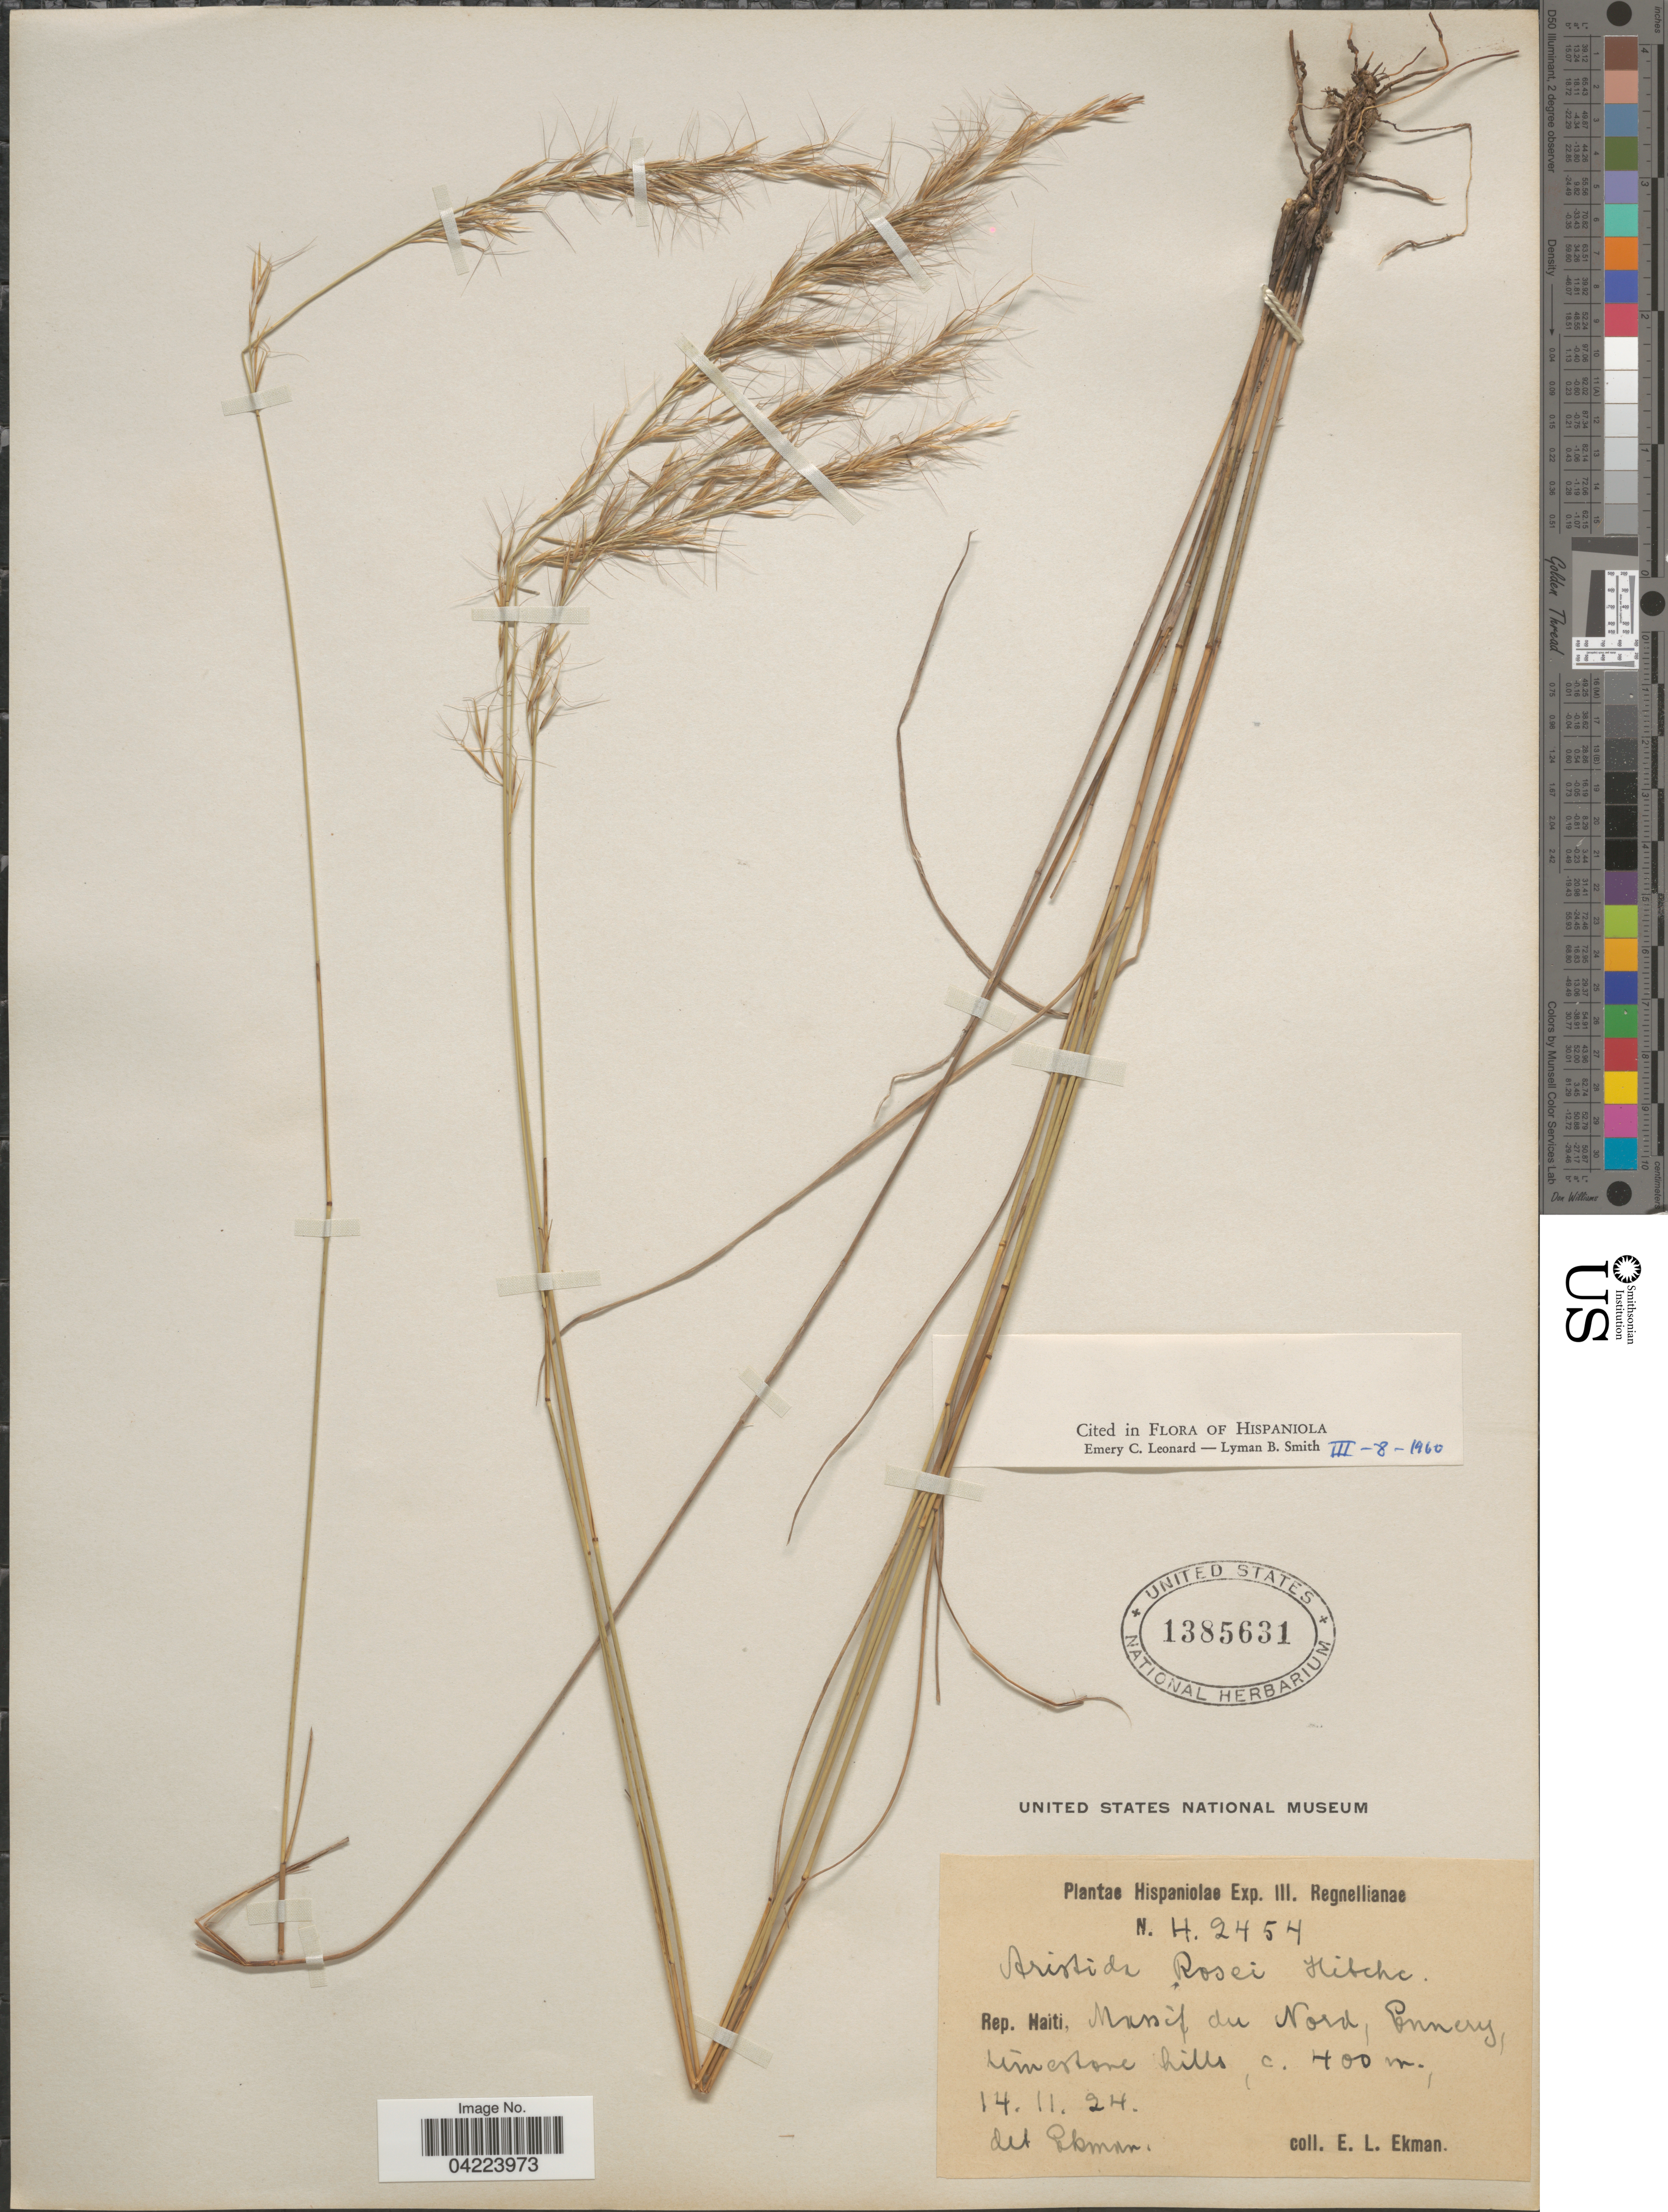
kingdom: Plantae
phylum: Tracheophyta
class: Liliopsida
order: Poales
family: Poaceae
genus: Aristida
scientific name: Aristida rosei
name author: Hitchc.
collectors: E. L. Ekman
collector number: H. 2454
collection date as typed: Transcribed d/m/y: 14/11/24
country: Haiti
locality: Hispaniolae Exp. III. Regnellianae. Rep. Haiti, Massif du Nord, Ponnery, Limestone hills.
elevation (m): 400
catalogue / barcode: US 1385631